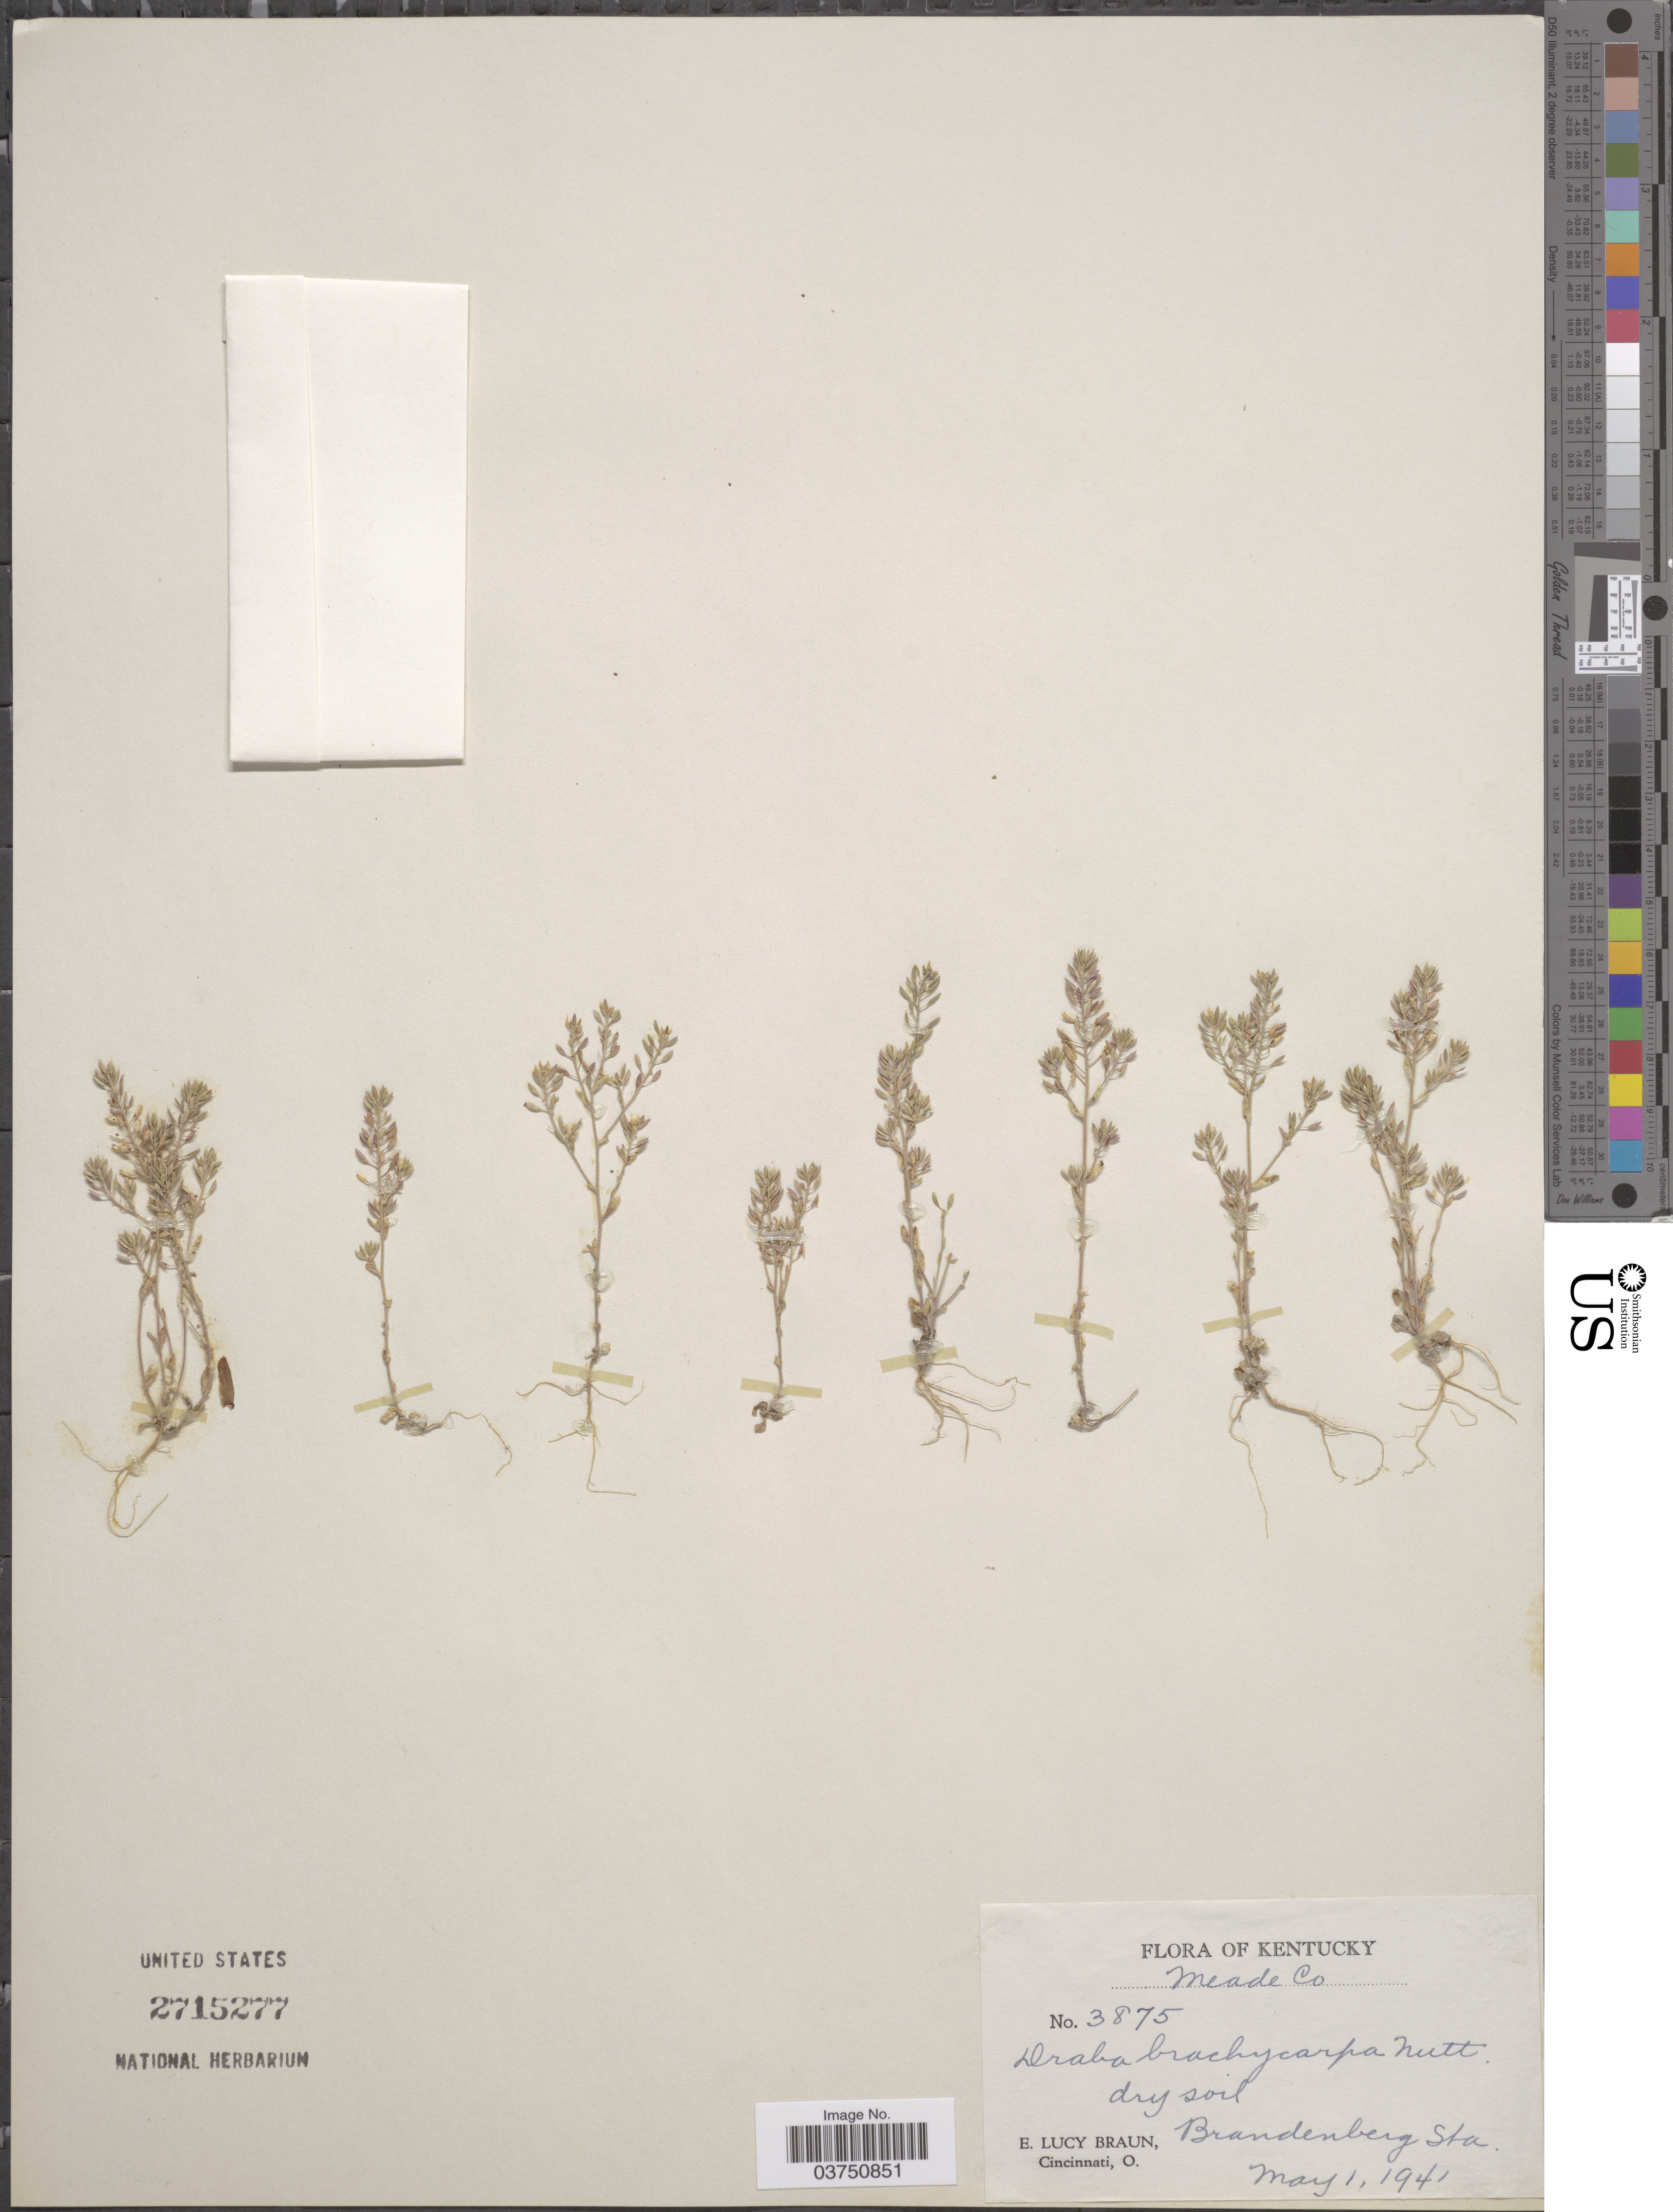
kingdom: Plantae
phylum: Tracheophyta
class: Magnoliopsida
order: Brassicales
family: Brassicaceae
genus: Draba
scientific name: Draba brachycarpa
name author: (Nutt.) Torr. & A. Gray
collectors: E. L. Braun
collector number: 3875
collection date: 1941-05-01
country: United States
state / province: Kentucky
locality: Meade Co. Brandenberg Sta.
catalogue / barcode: US 2715277